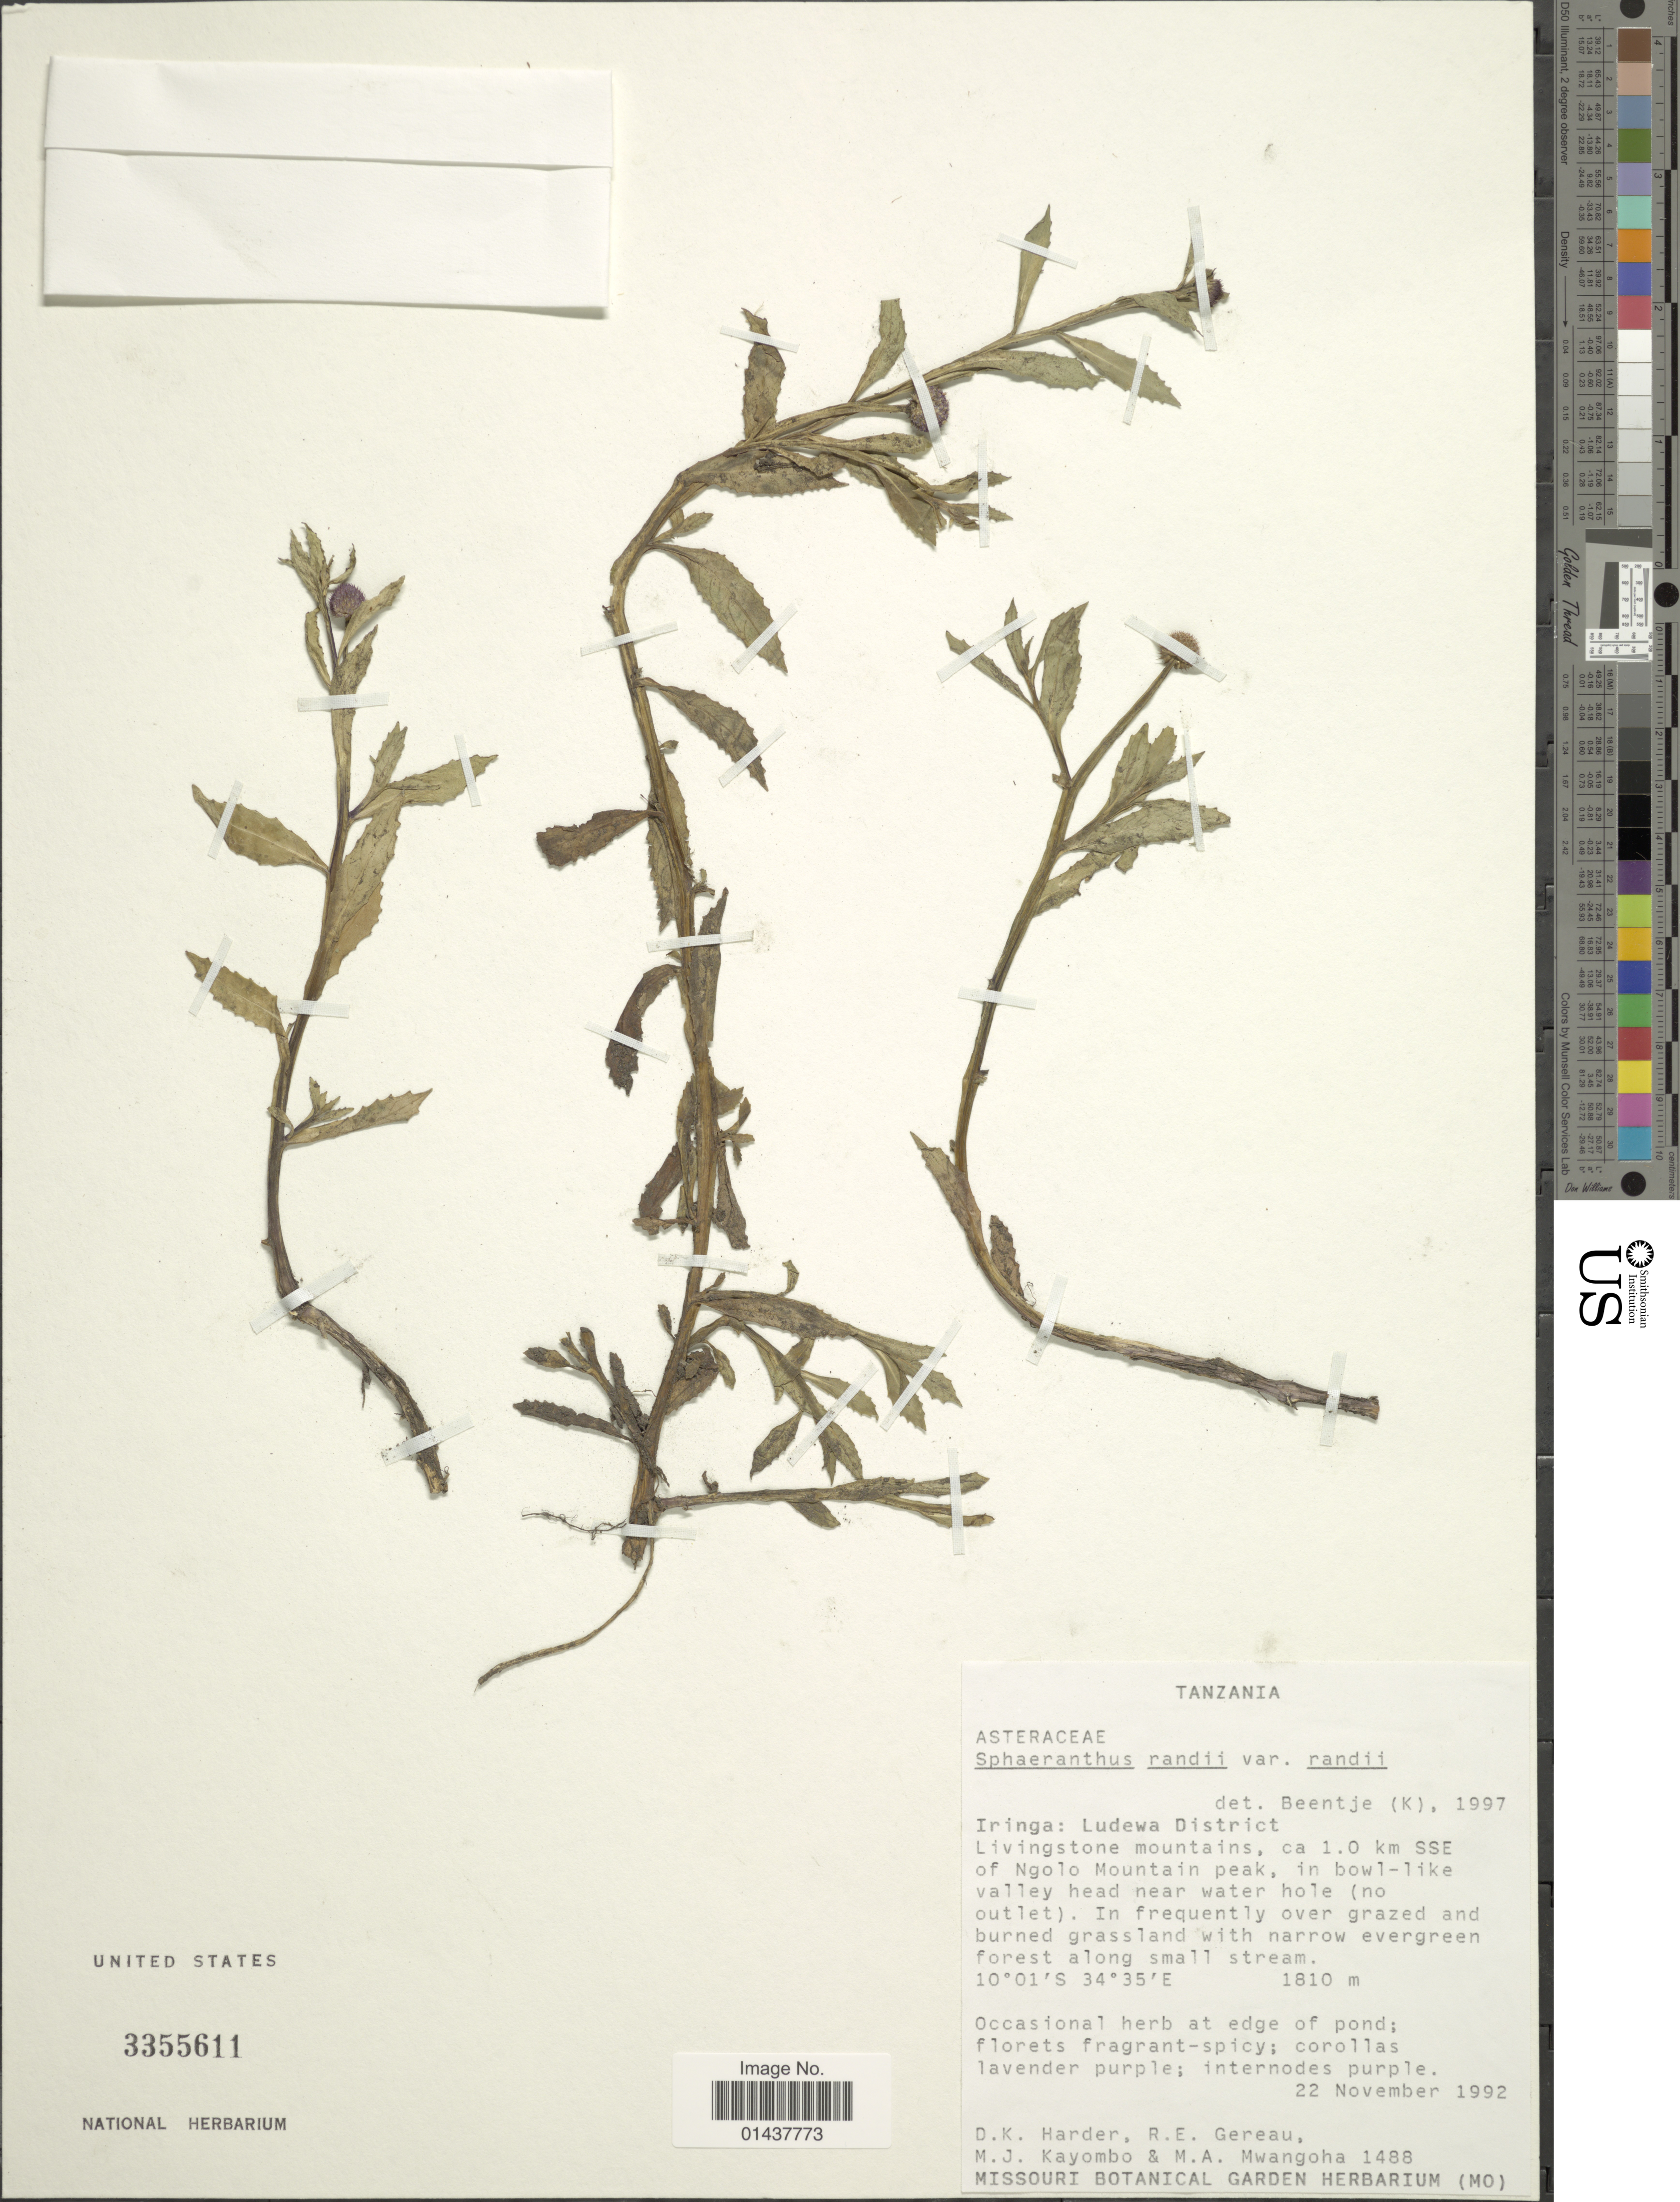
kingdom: Plantae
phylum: Tracheophyta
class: Magnoliopsida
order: Asterales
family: Asteraceae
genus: Sphaeranthus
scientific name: Sphaeranthus randii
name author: S. Moore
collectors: D. Harder, R. Gereau, M. Kayombo & M. Mwangoha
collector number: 1488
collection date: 1992-11-22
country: Tanzania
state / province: Iringa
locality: Ludewa District, Livingstone mountains, ca 1.0 km SSE of Ngolo Mountain peak, in bowl-like valley head near water hole (no outlet). In frequently over grazed and burned grassland with narrow evergreen forest along small stream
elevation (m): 1810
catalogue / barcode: US 3355611